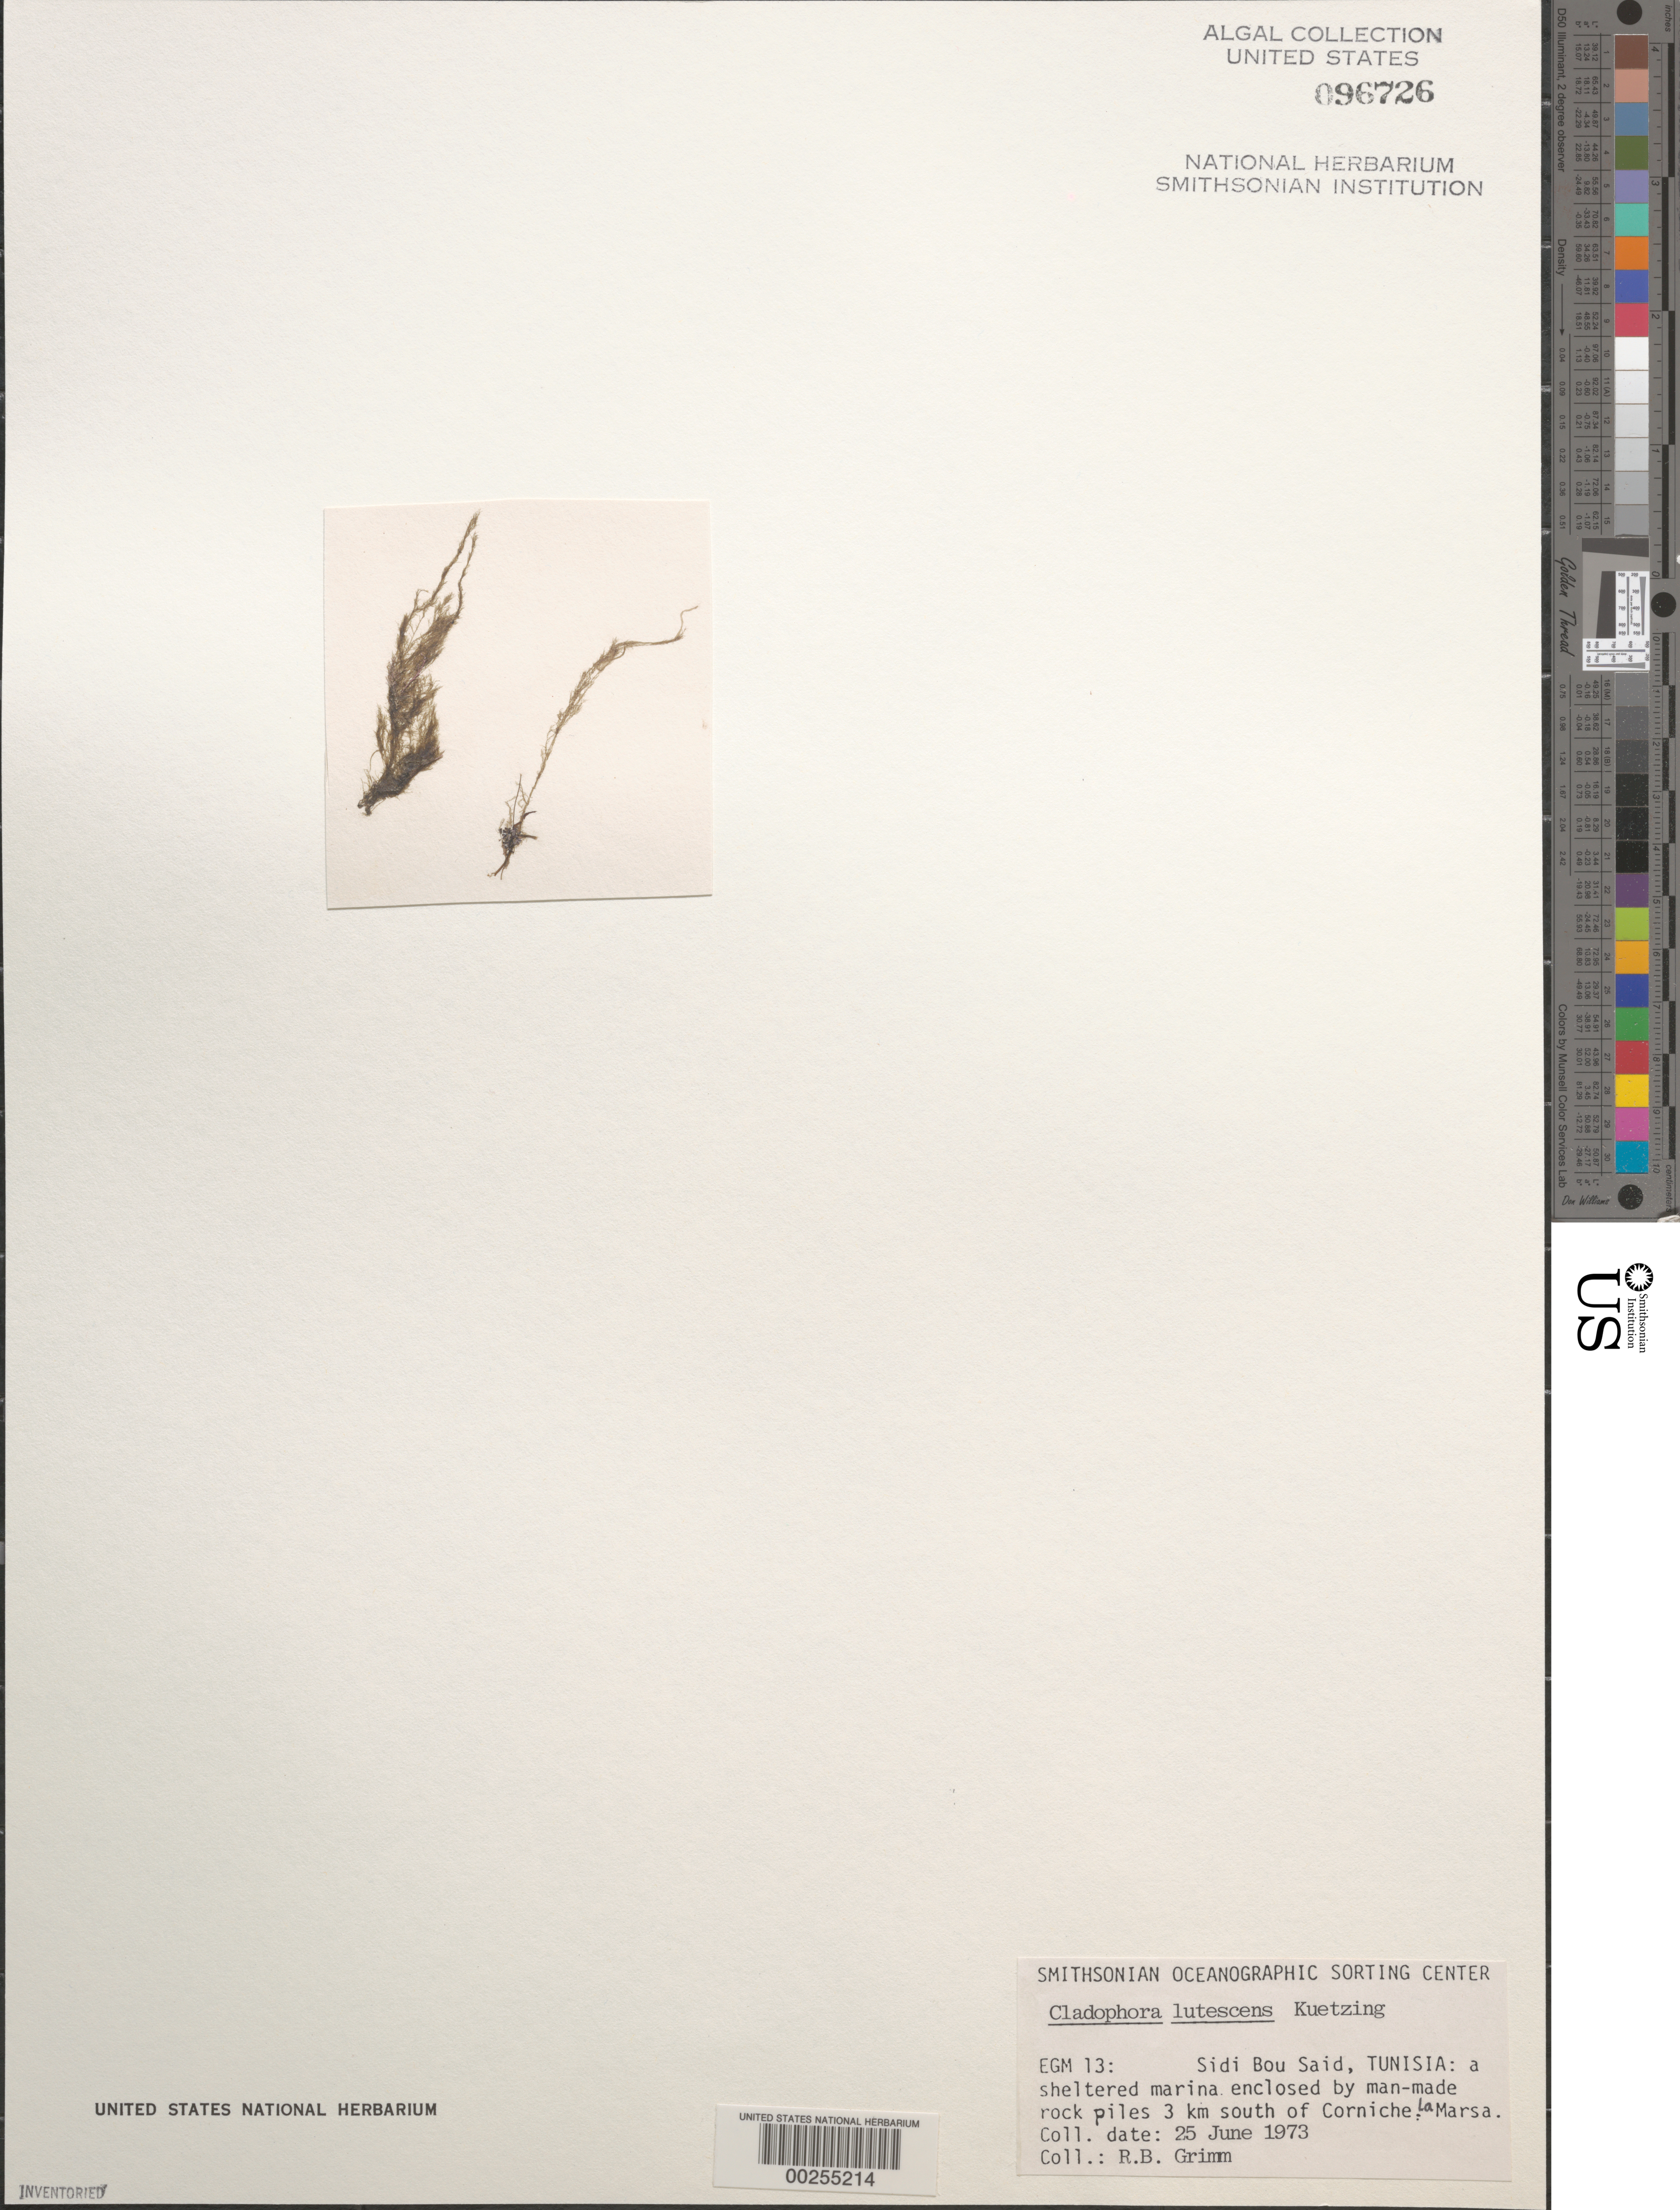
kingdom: Plantae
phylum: Chlorophyta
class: Ulvophyceae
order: Cladophorales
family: Cladophoraceae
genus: Cladophora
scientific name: Cladophora dalmatica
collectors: R. Grimm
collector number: EGM 13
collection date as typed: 25 Jun 1973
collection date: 1973-06-25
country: Tunisia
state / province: Tunis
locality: Sidi bou said, three km south of corniche, la marsa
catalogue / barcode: US 96726